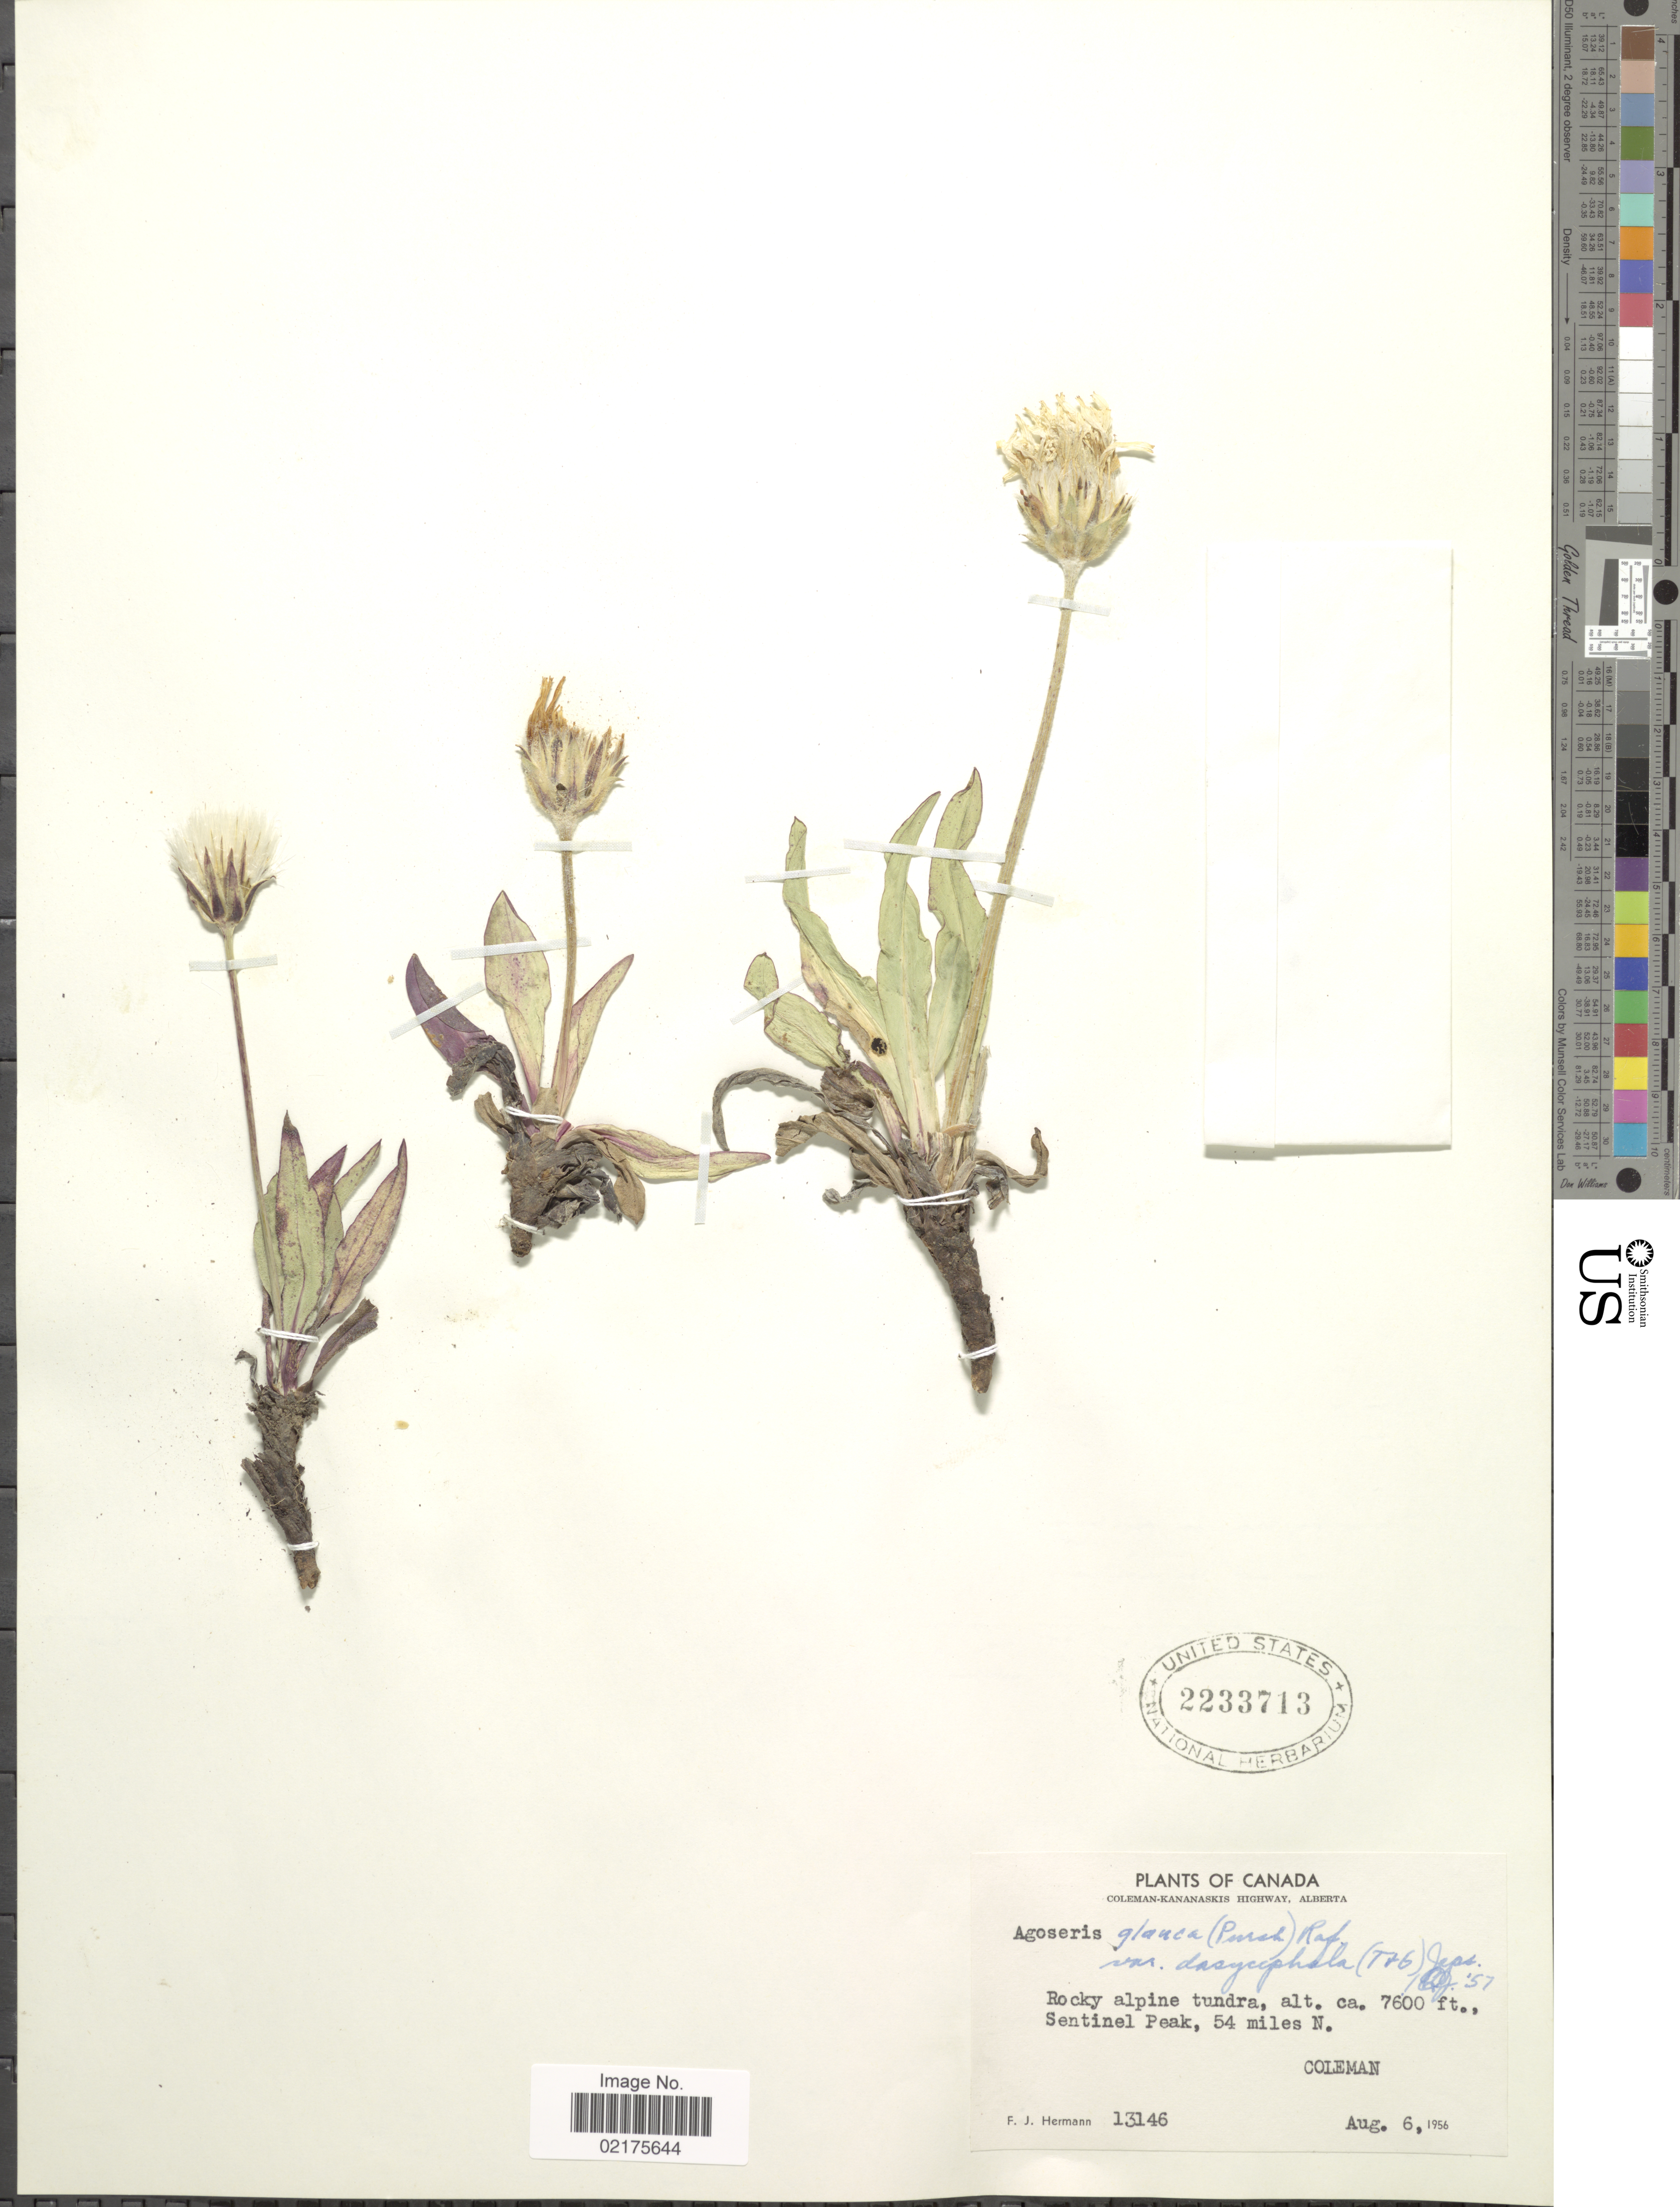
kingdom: Plantae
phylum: Tracheophyta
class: Magnoliopsida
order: Asterales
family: Asteraceae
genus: Agoseris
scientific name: Agoseris glauca var. dasycephala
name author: (Torr. & A. Gray) Jeps.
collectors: F. J. Hermann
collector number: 13146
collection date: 1956-08-06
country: Canada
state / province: British Columbia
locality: Rocky alpine tundra, Sentinel Peak, 54 miles N., Coleman,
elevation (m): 2316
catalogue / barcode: US 2233713